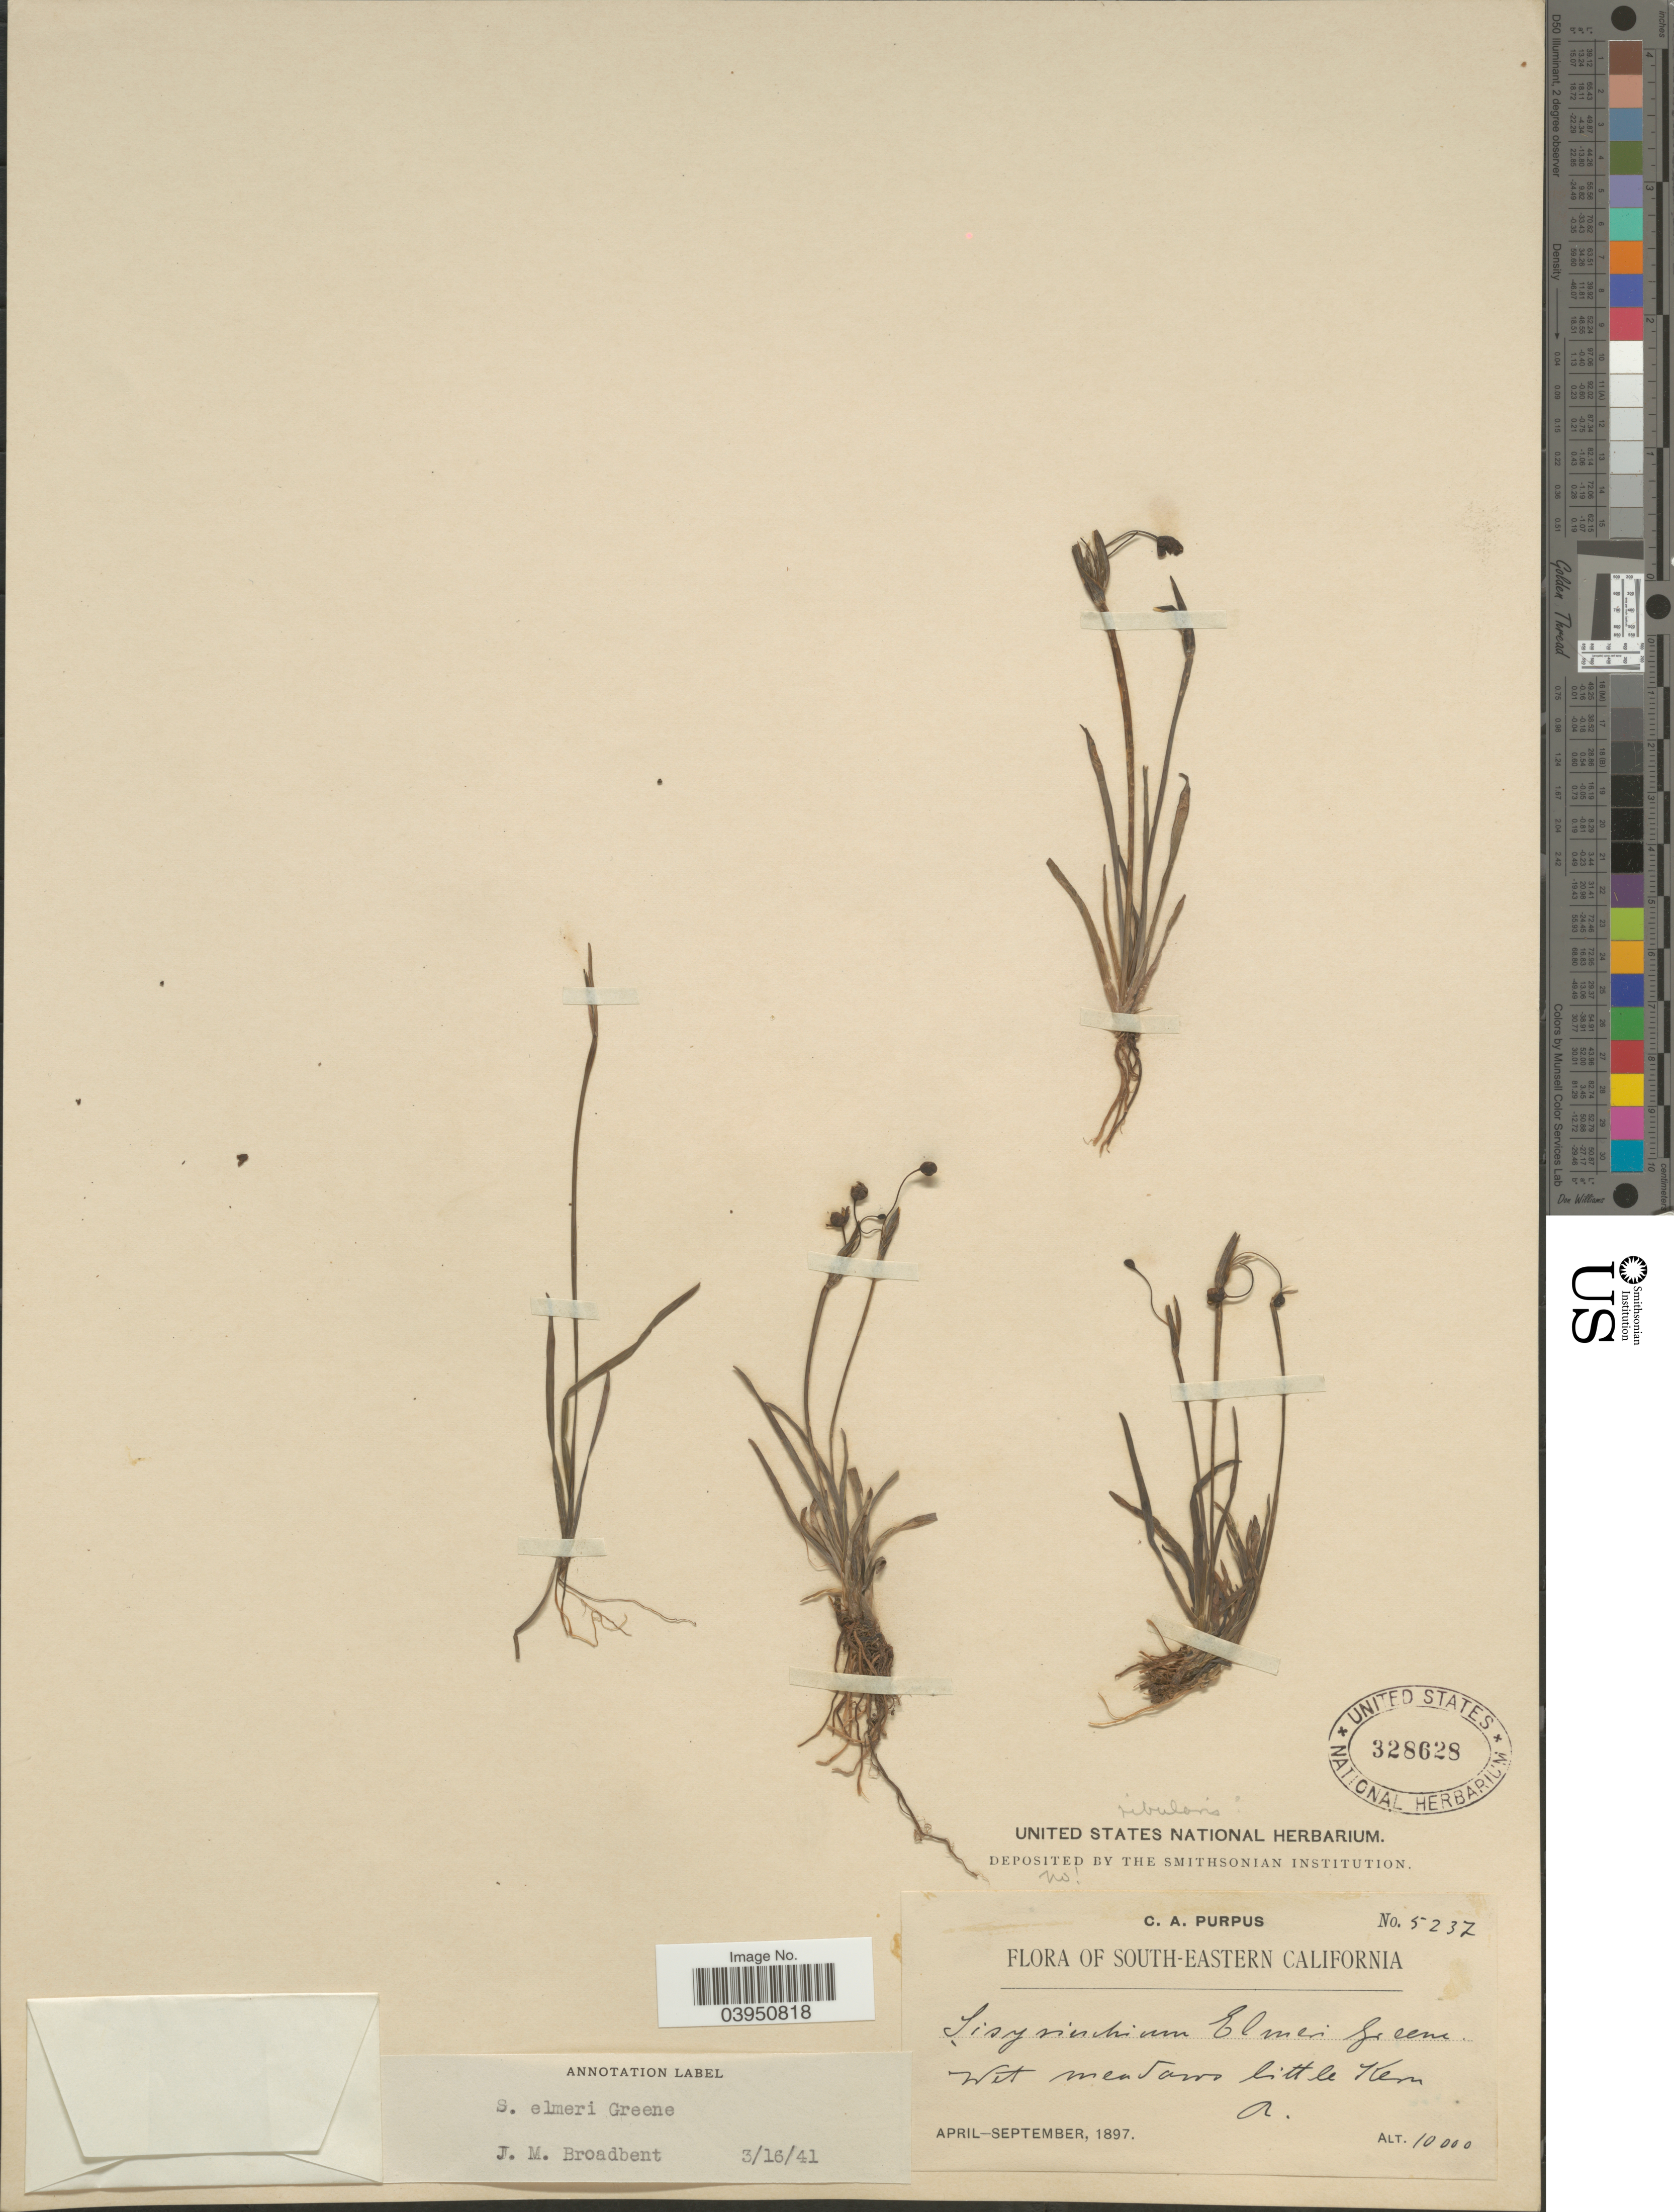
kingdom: Plantae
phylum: Tracheophyta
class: Liliopsida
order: Asparagales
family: Iridaceae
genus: Sisyrinchium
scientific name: Sisyrinchium elmeri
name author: Greene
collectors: C. A. Purpus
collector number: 5237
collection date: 1897-04/1897-09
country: United States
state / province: California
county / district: Kern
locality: South-Eastern California. Little Kern R.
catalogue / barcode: US 328628